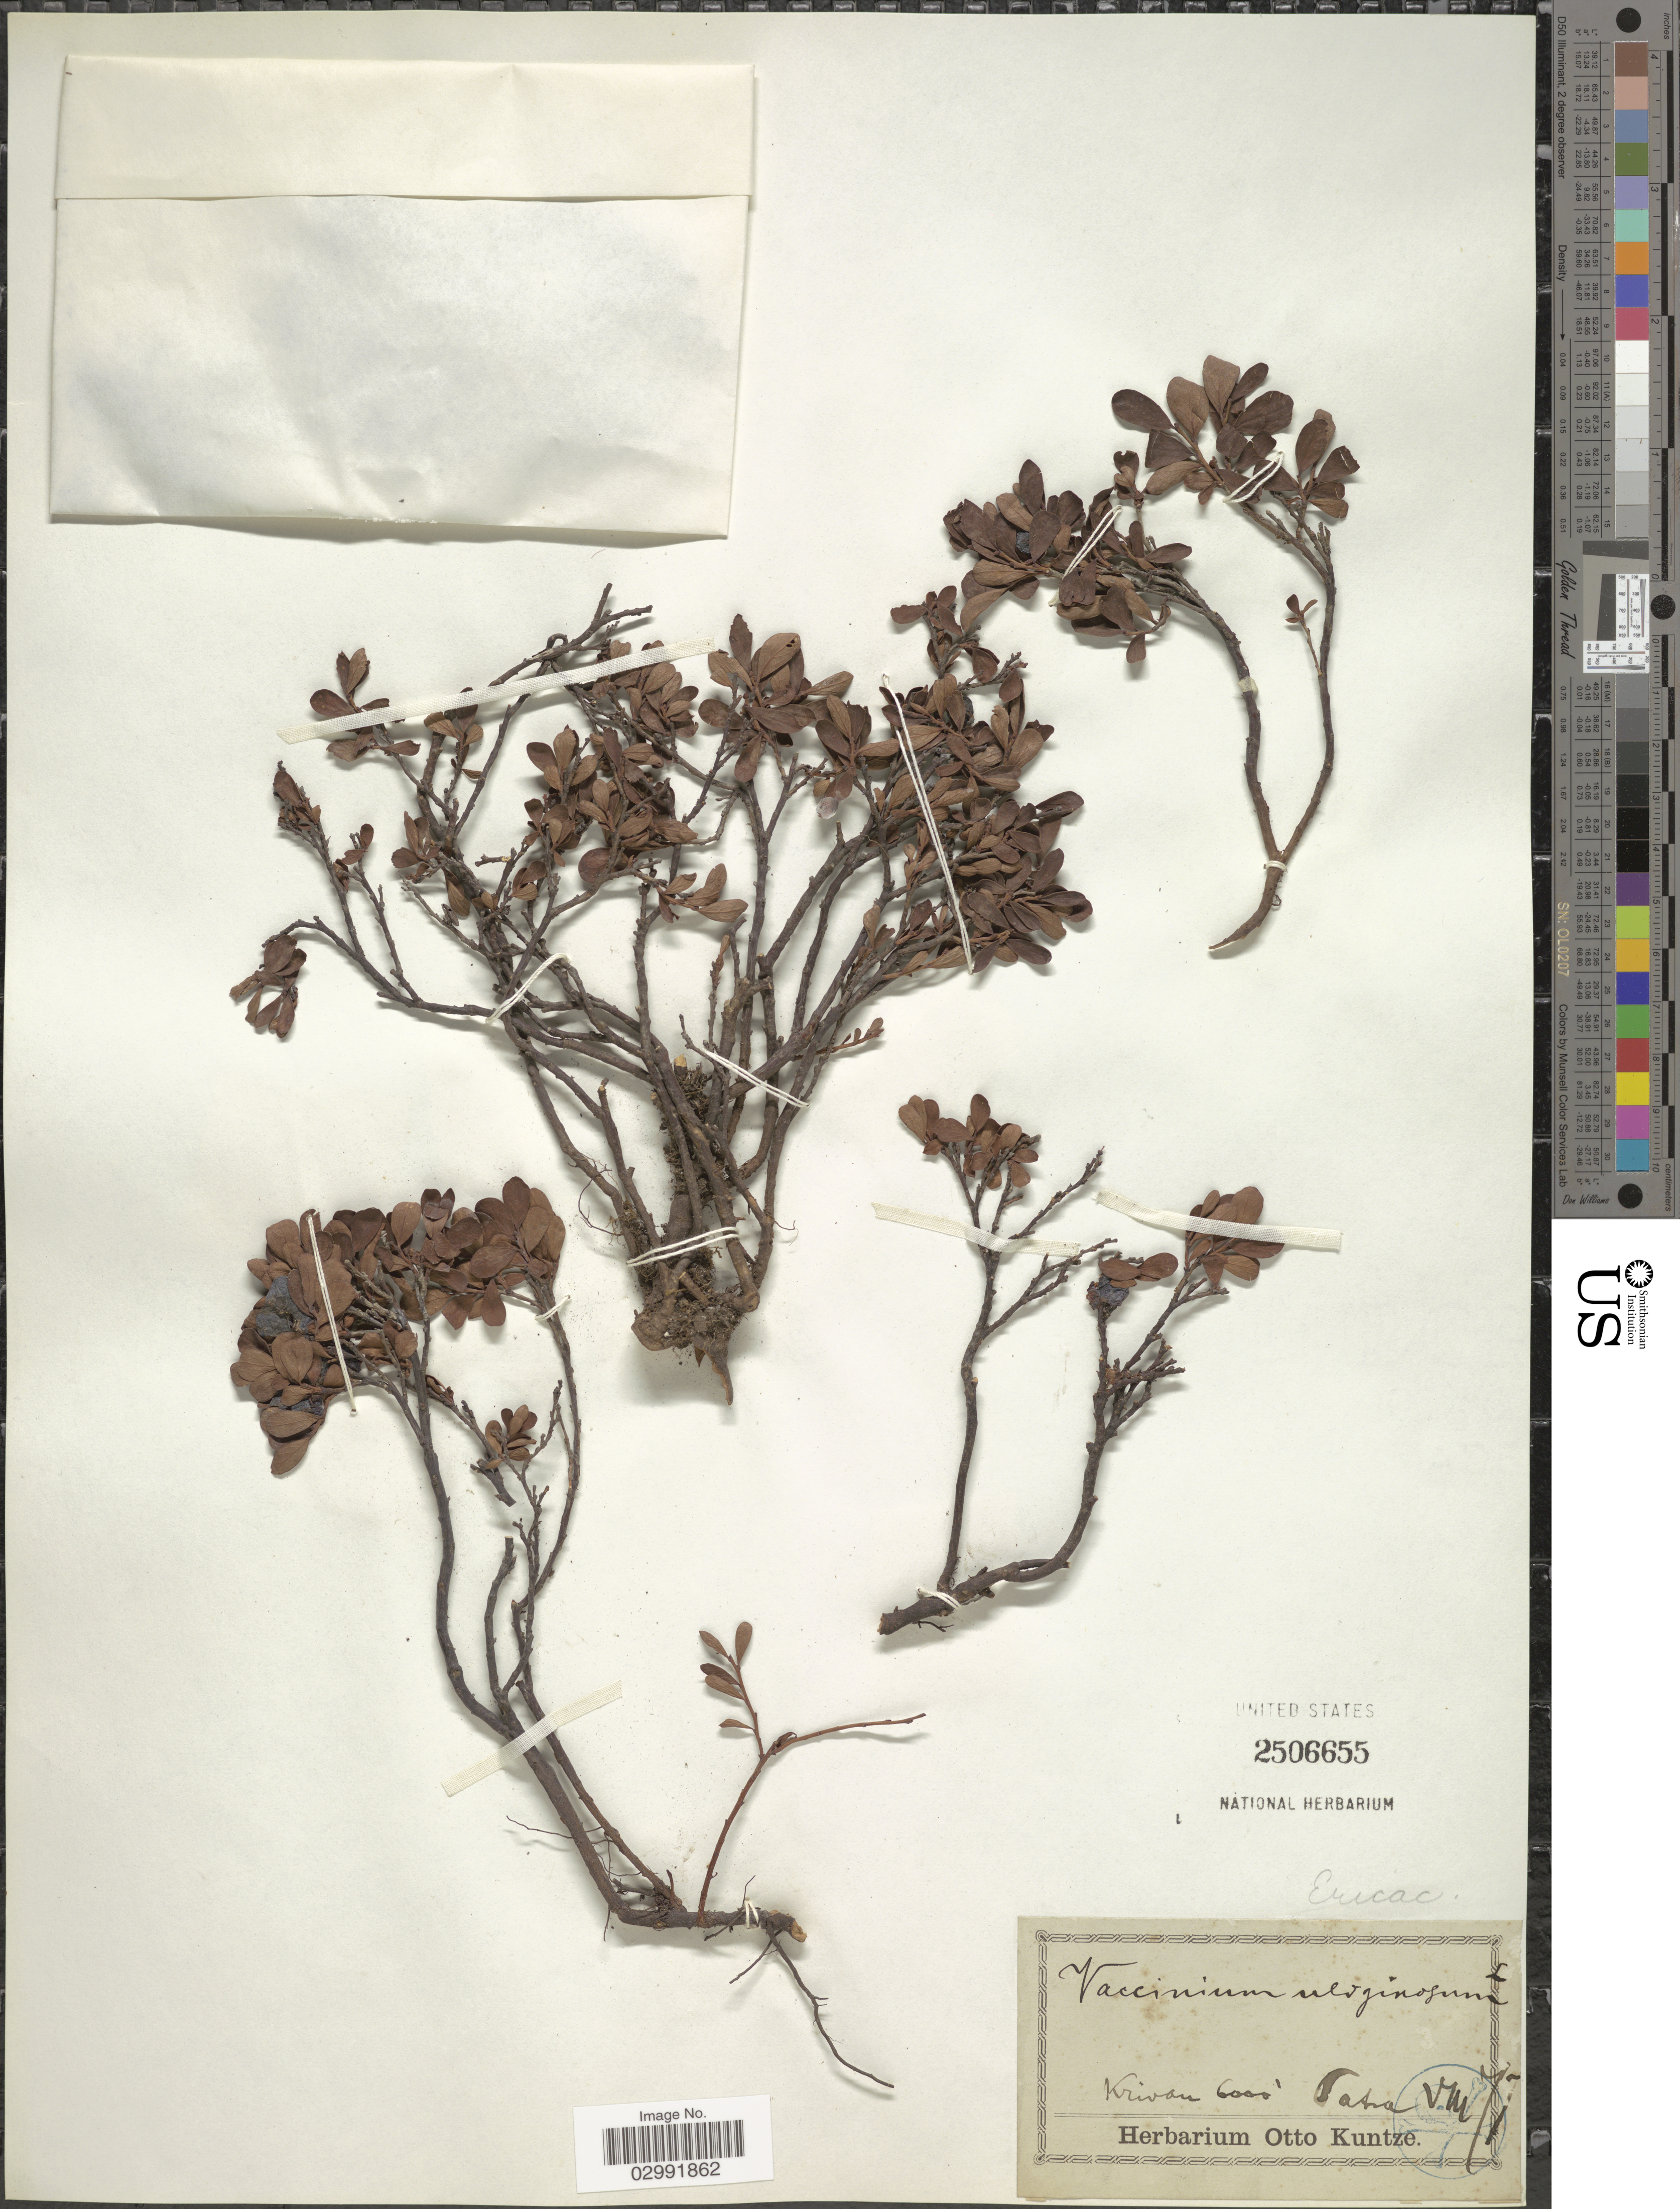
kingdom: Plantae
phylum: Tracheophyta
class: Magnoliopsida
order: Ericales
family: Ericaceae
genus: Vaccinium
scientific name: Vaccinium uliginosum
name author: L.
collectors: ex herb. Otto Kuntze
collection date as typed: Transcribed d/m/y: /8/77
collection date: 1877-08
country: Slovakia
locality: Krivan, Tatra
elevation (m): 1829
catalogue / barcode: US 2506655